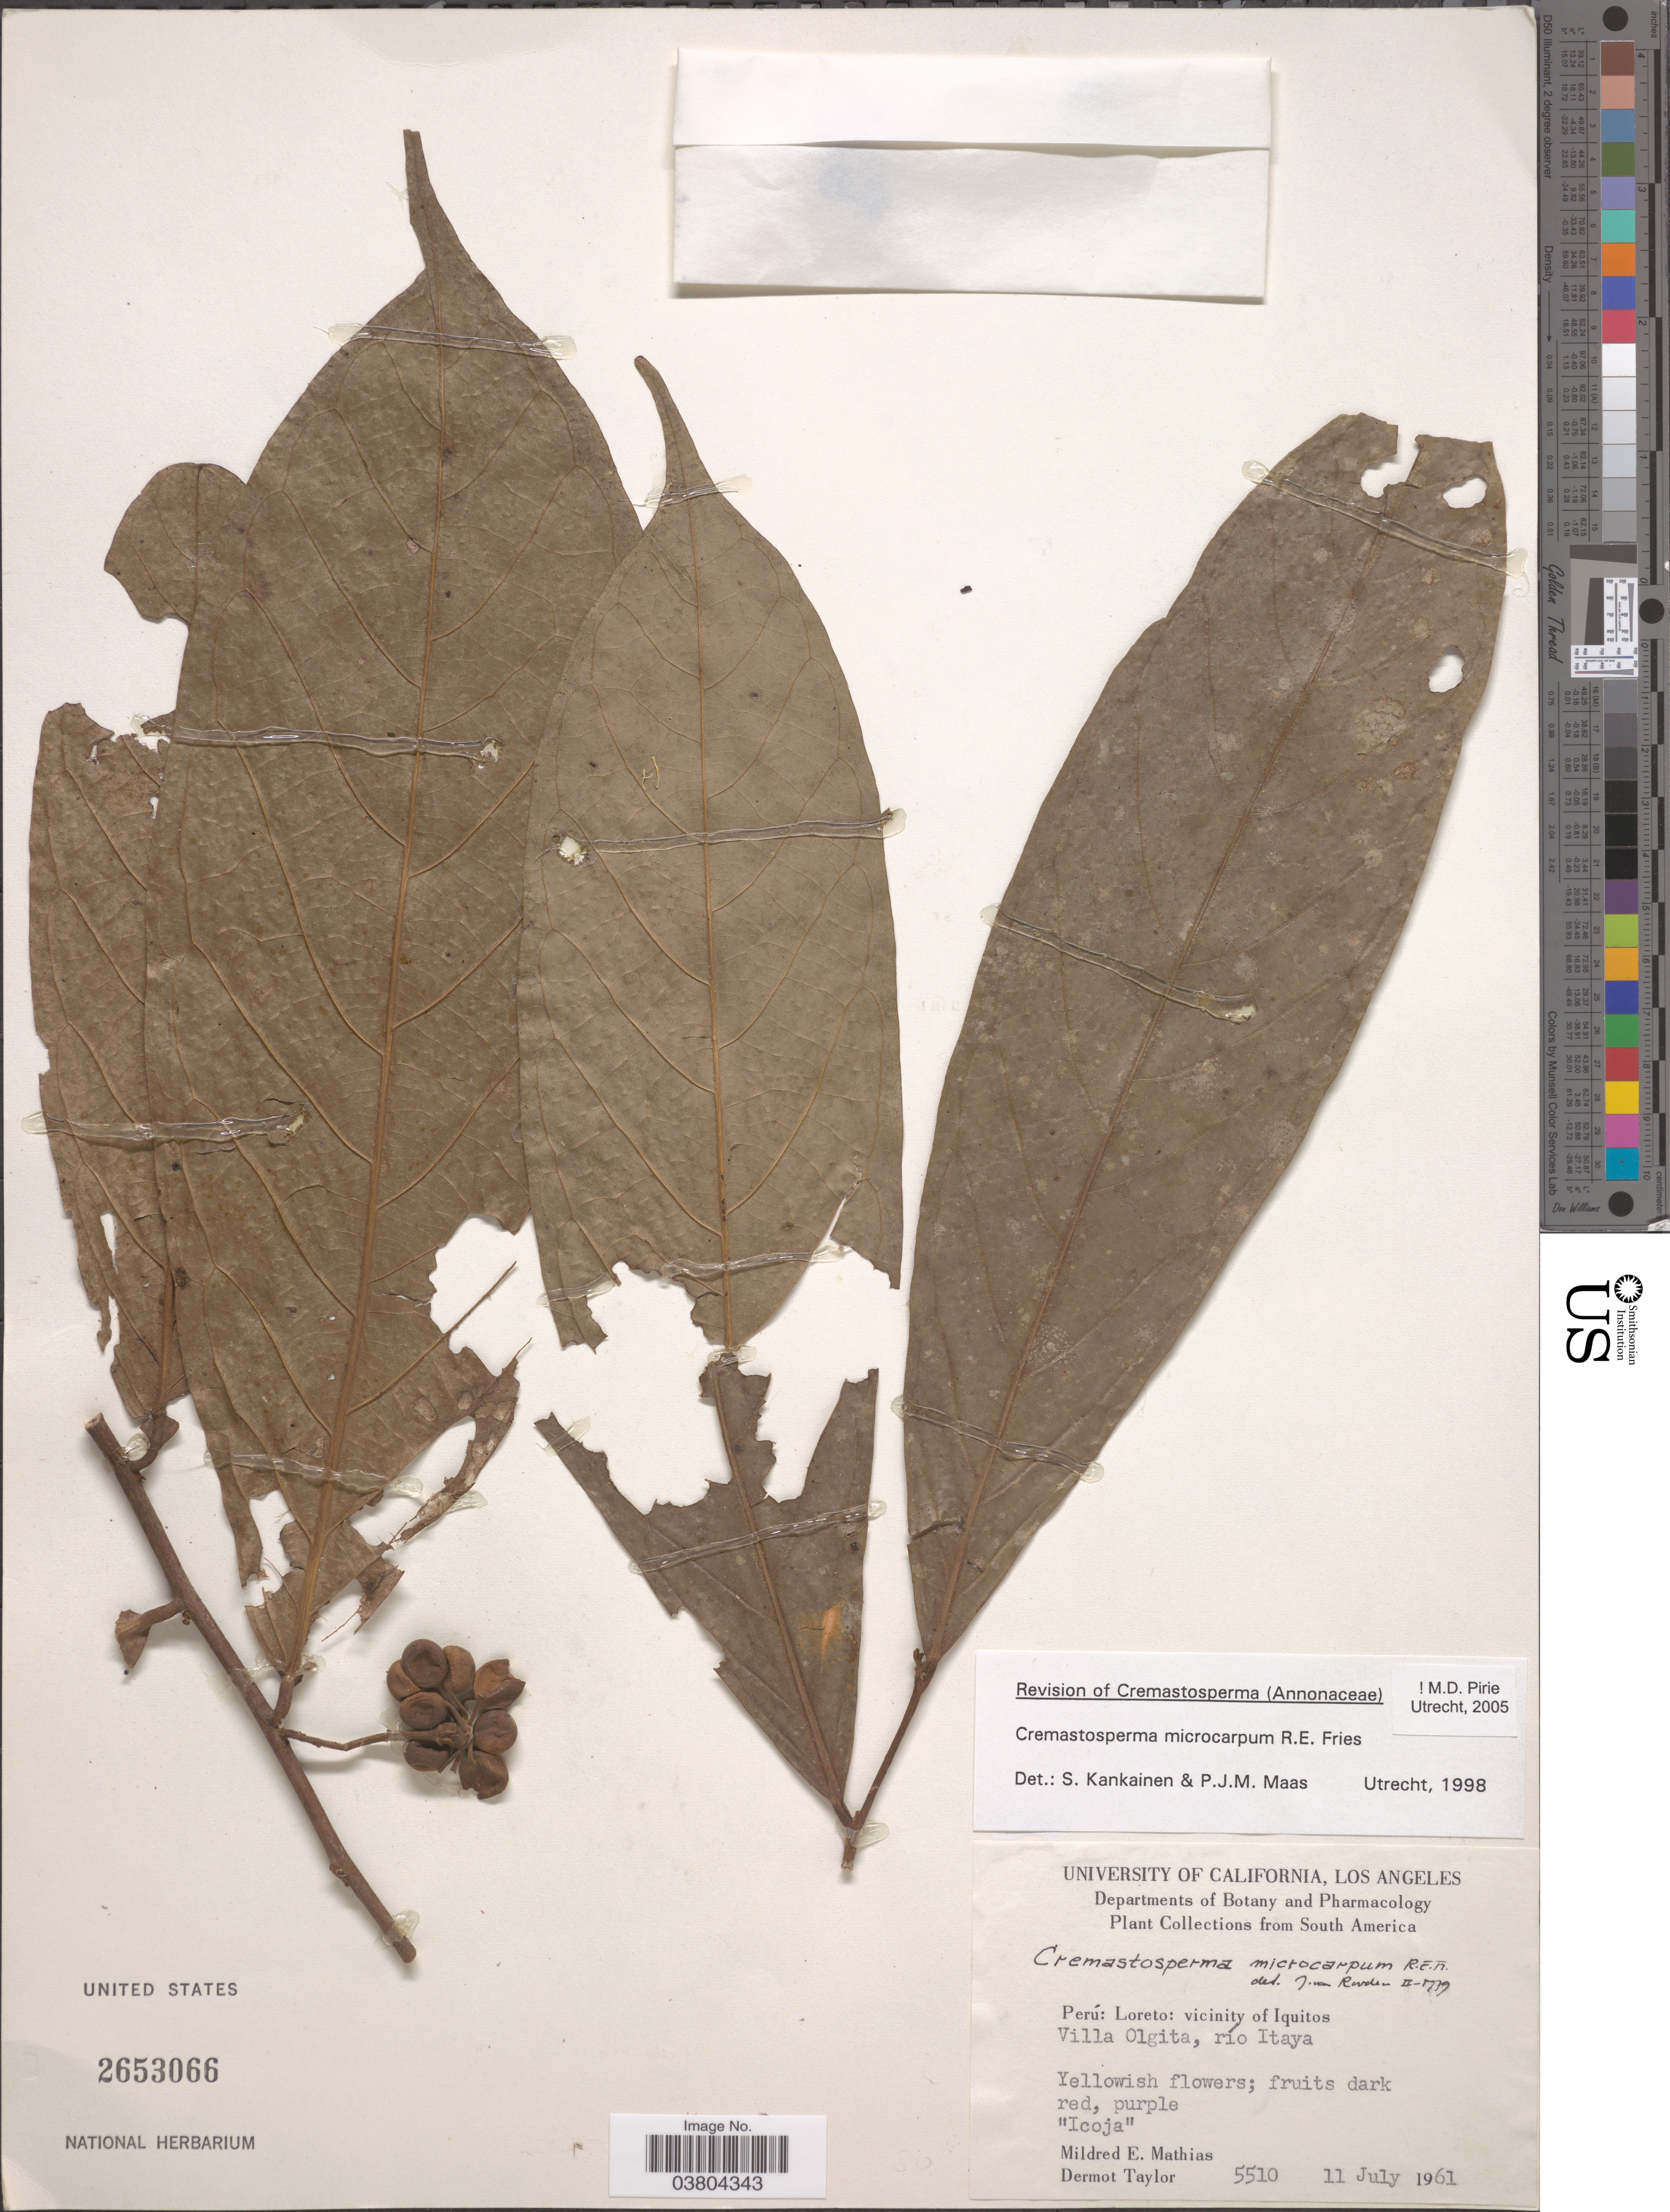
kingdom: Plantae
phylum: Tracheophyta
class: Magnoliopsida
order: Magnoliales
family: Annonaceae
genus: Cremastosperma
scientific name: Cremastosperma microcarpum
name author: R.E. Fr.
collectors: M. E. Mathias & D. Taylor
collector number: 5510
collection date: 1961-07-11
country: Peru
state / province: Loreto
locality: Vicinity of Iquitos. Villa Olgita, río Itaya.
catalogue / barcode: US 2653066